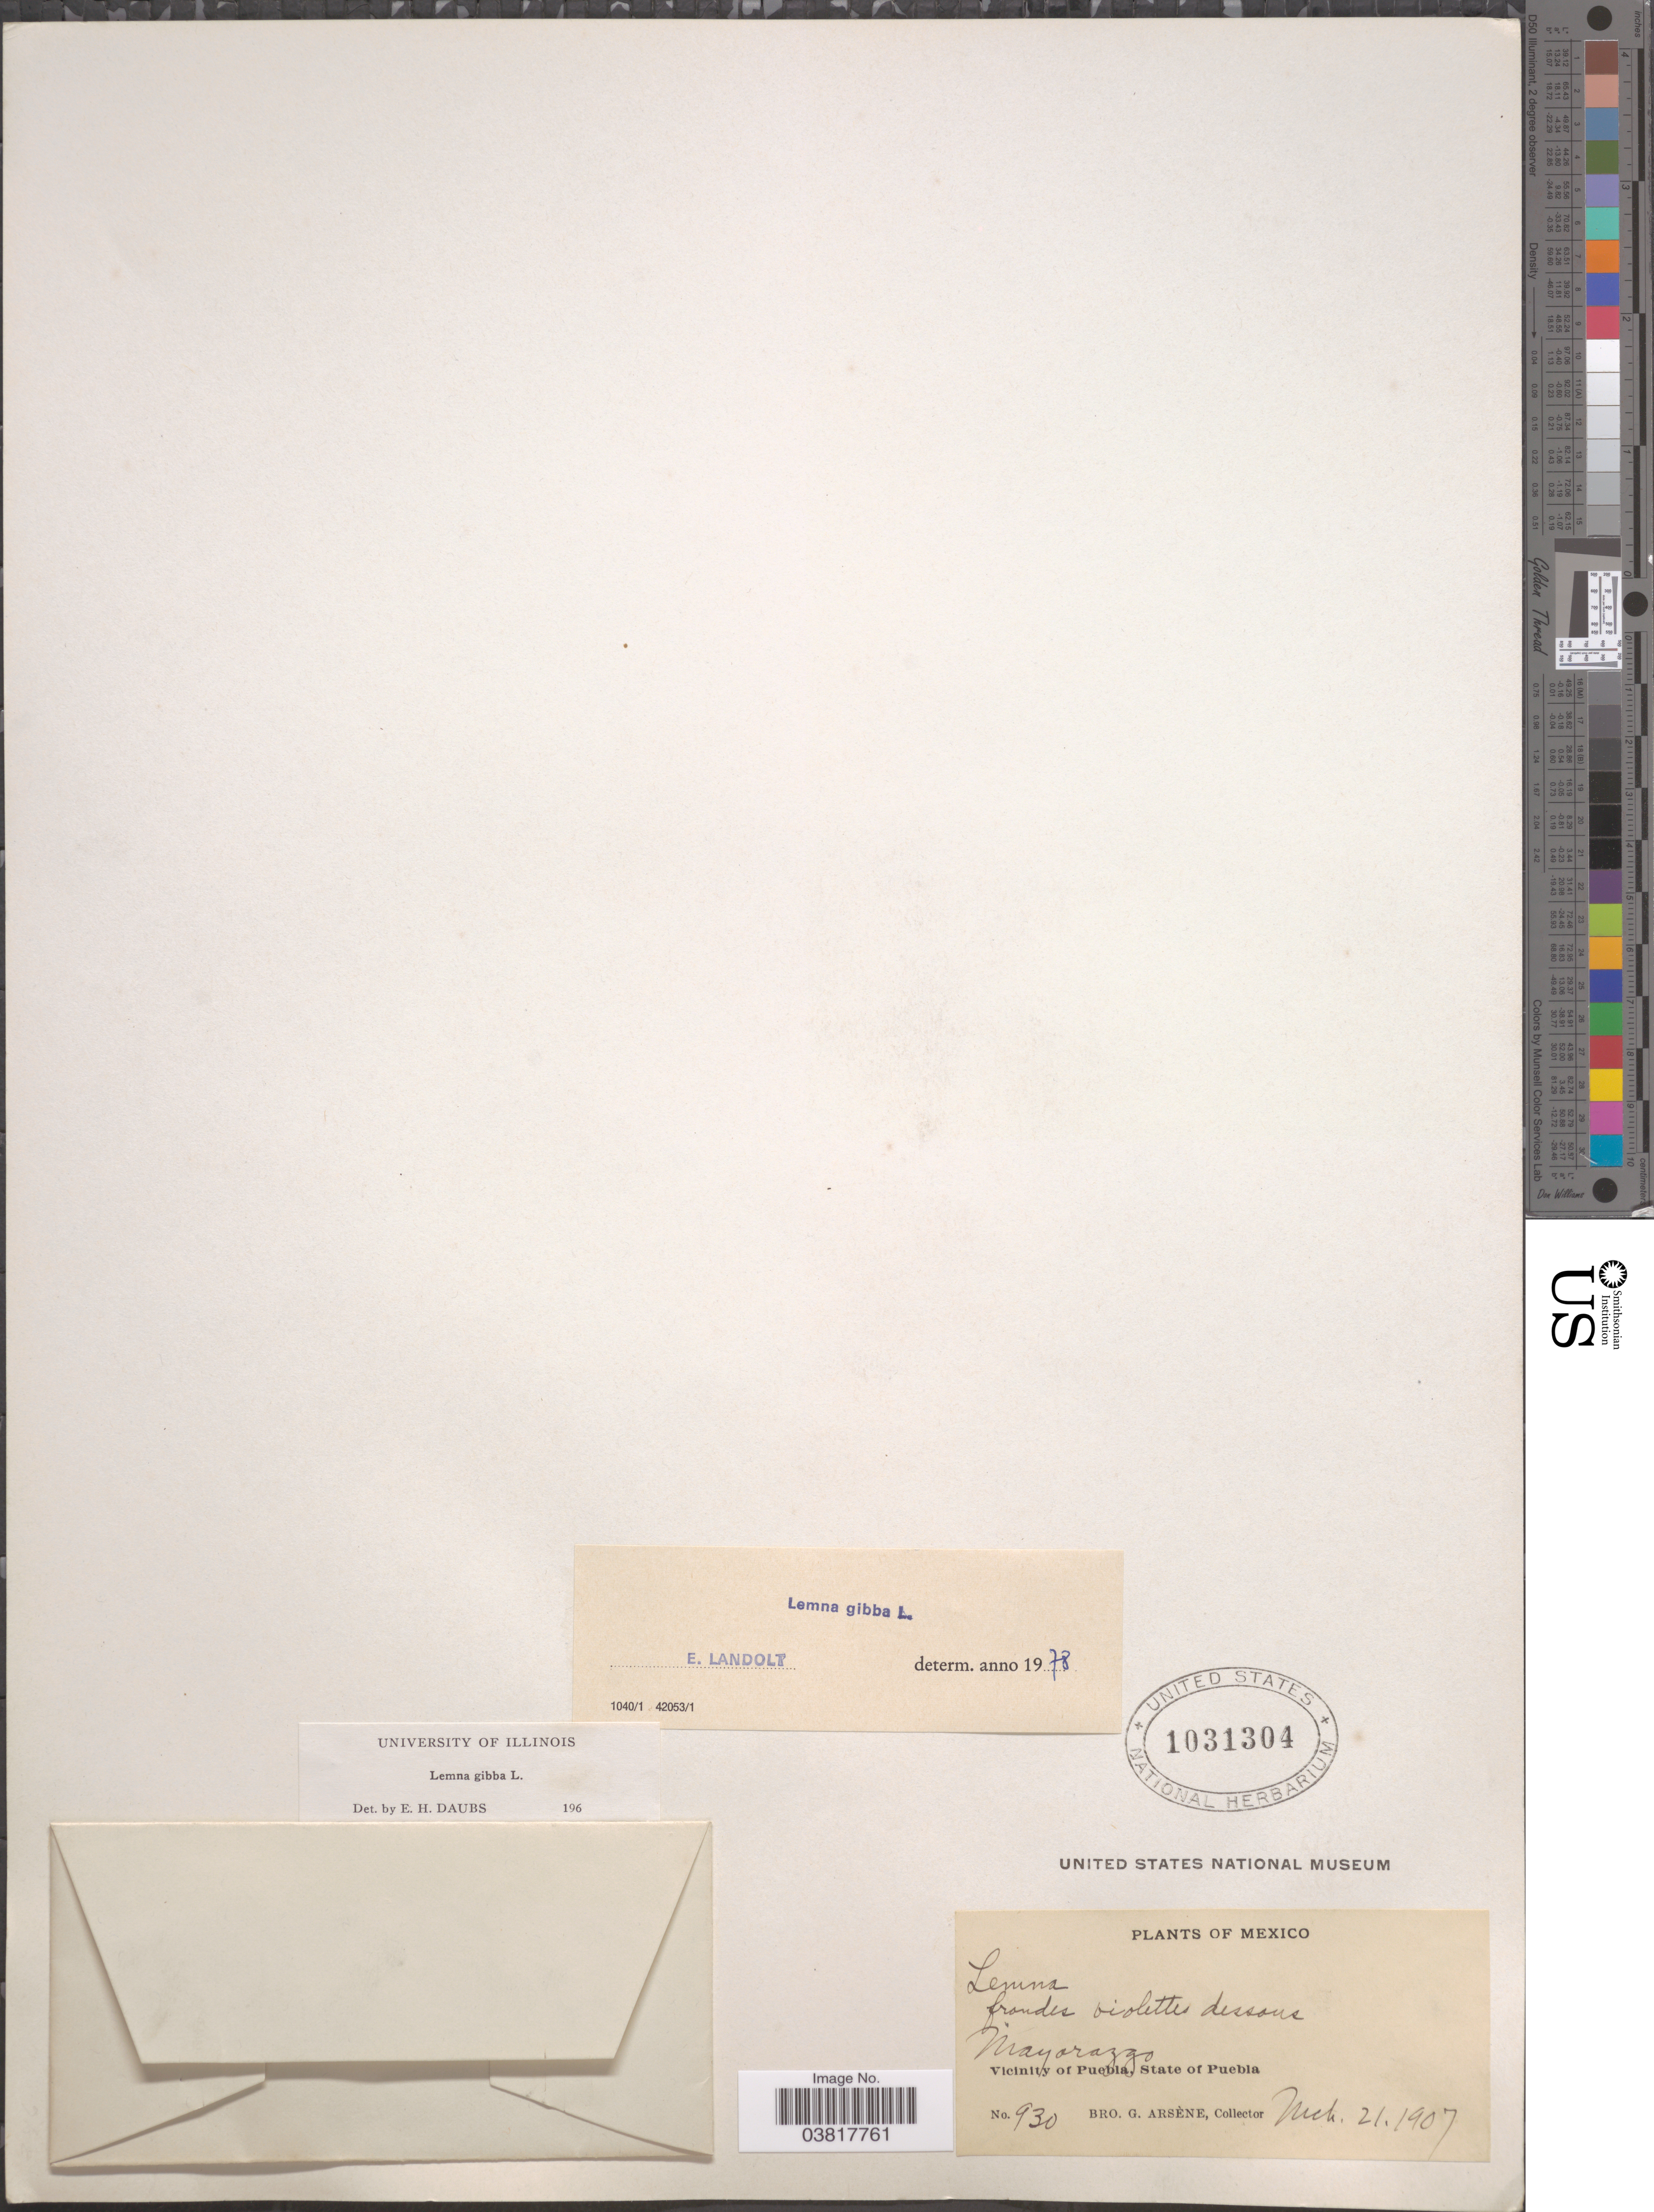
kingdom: Plantae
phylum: Tracheophyta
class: Liliopsida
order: Alismatales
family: Araceae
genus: Lemna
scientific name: Lemna gibba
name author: L.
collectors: Bro. G. Arsène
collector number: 930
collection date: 1907-03-21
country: Mexico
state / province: Puebla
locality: Mayorazgo. Vicinity of Puebla.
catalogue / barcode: US 1031304